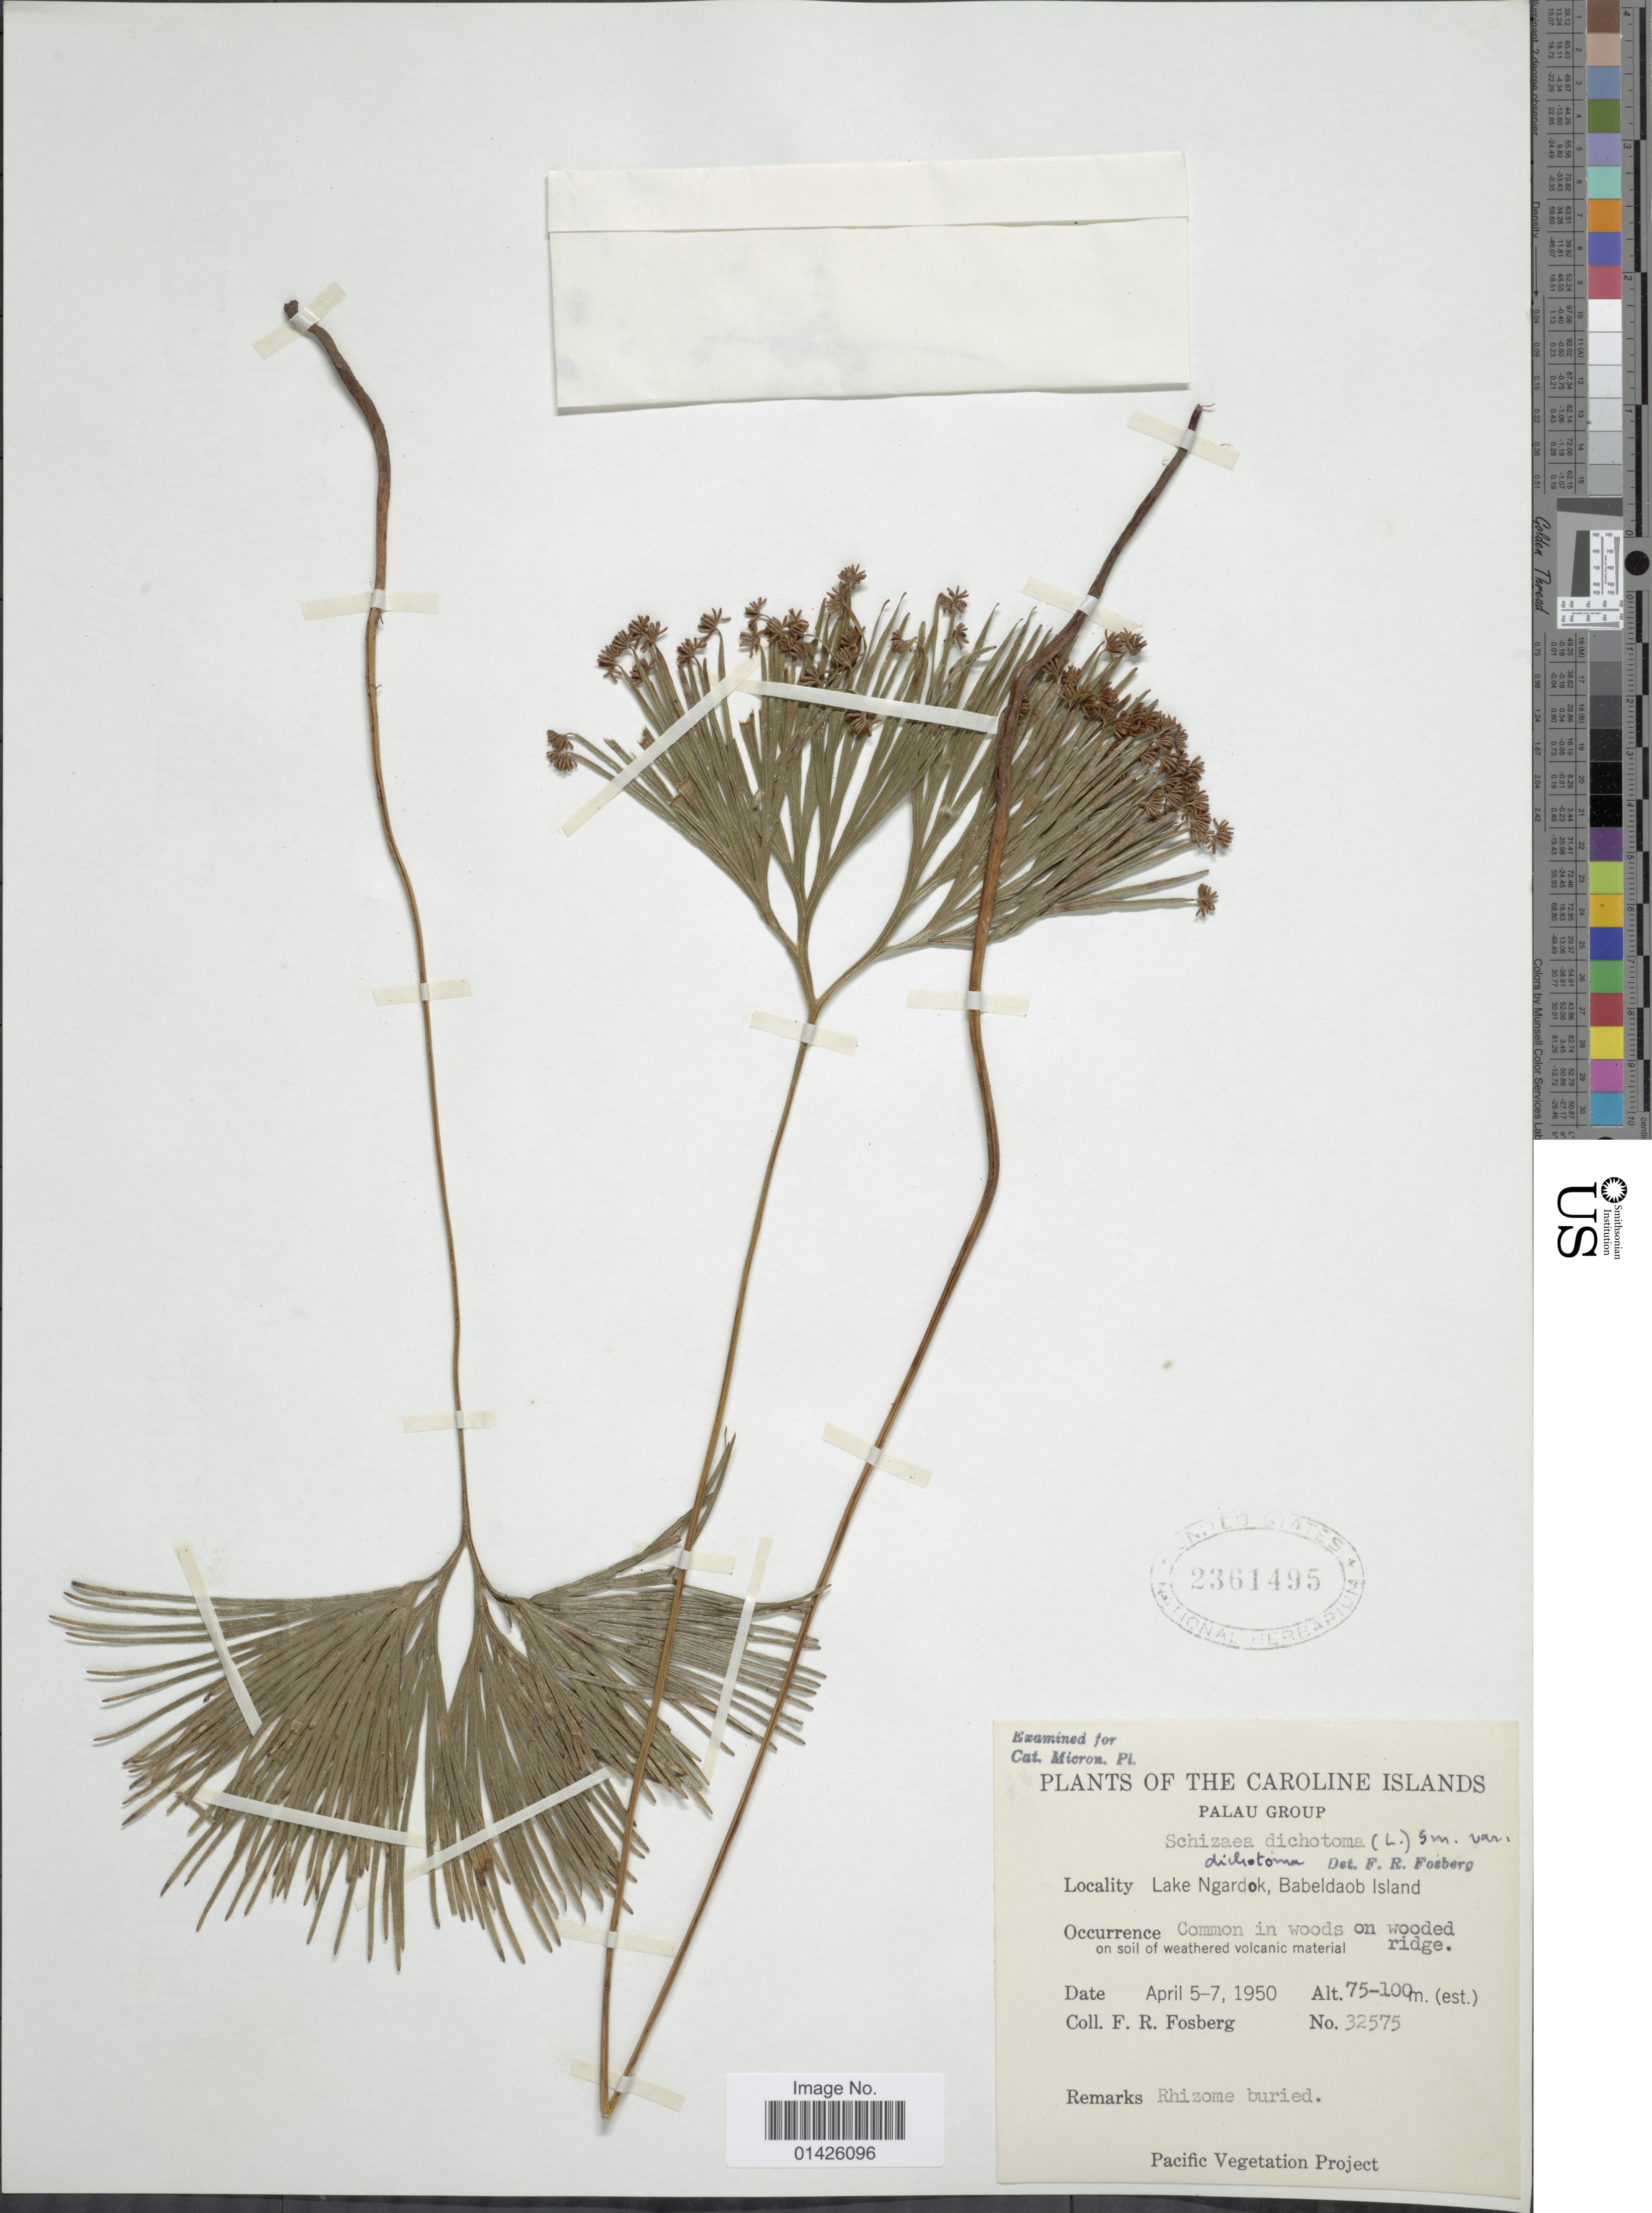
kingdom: Plantae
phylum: Tracheophyta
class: Polypodiopsida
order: Schizaeales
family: Schizaeaceae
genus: Schizaea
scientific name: Schizaea dichotoma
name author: (L.) J. Sm.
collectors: F. R. Fosberg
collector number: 32575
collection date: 1950-04-05/1950-04-07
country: Palau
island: Babeldaob [Babelthuap]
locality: Lake Ngardok, Babeldaob Island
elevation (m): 75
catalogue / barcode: US 2361495